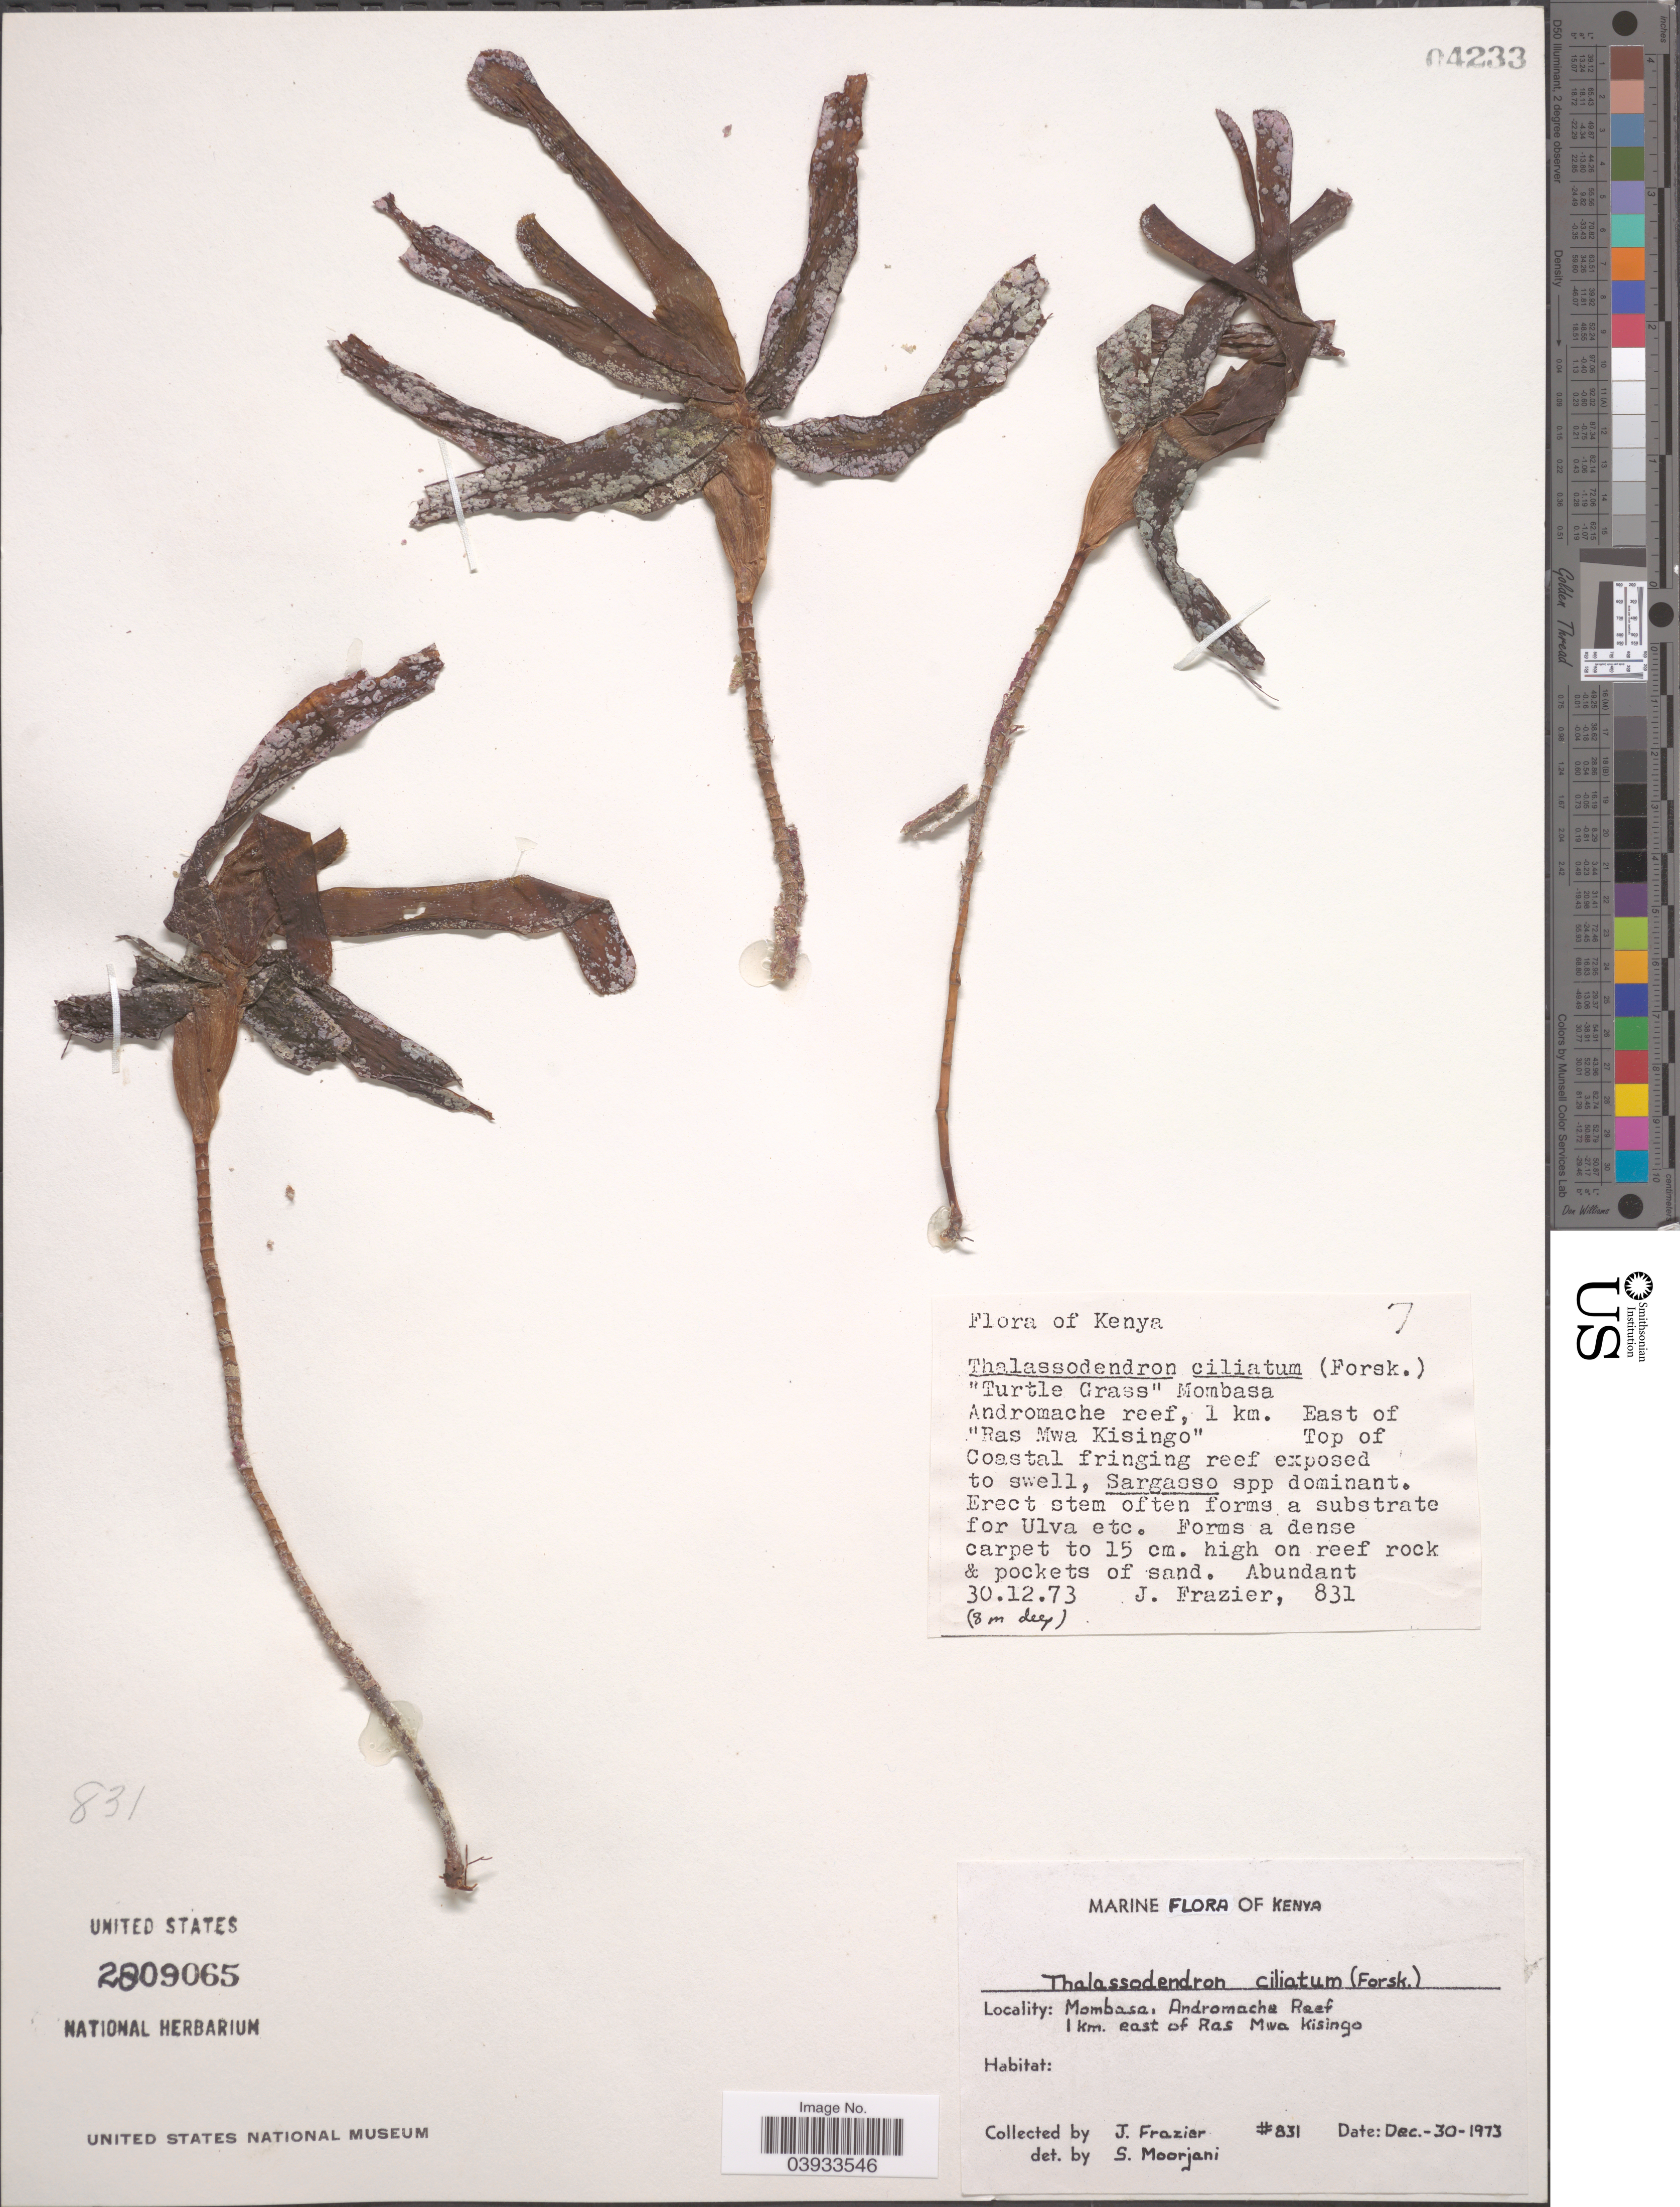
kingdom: Plantae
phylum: Tracheophyta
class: Liliopsida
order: Alismatales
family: Cymodoceaceae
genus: Thalassodendron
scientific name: Thalassodendron ciliatum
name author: (Forssk.) Hartog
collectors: J. Frazier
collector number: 831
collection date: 1973-12-30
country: Kenya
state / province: Mombasa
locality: Andromache Reef, 1 km. east of Ras Mwa Kisingo.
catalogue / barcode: US 2809065